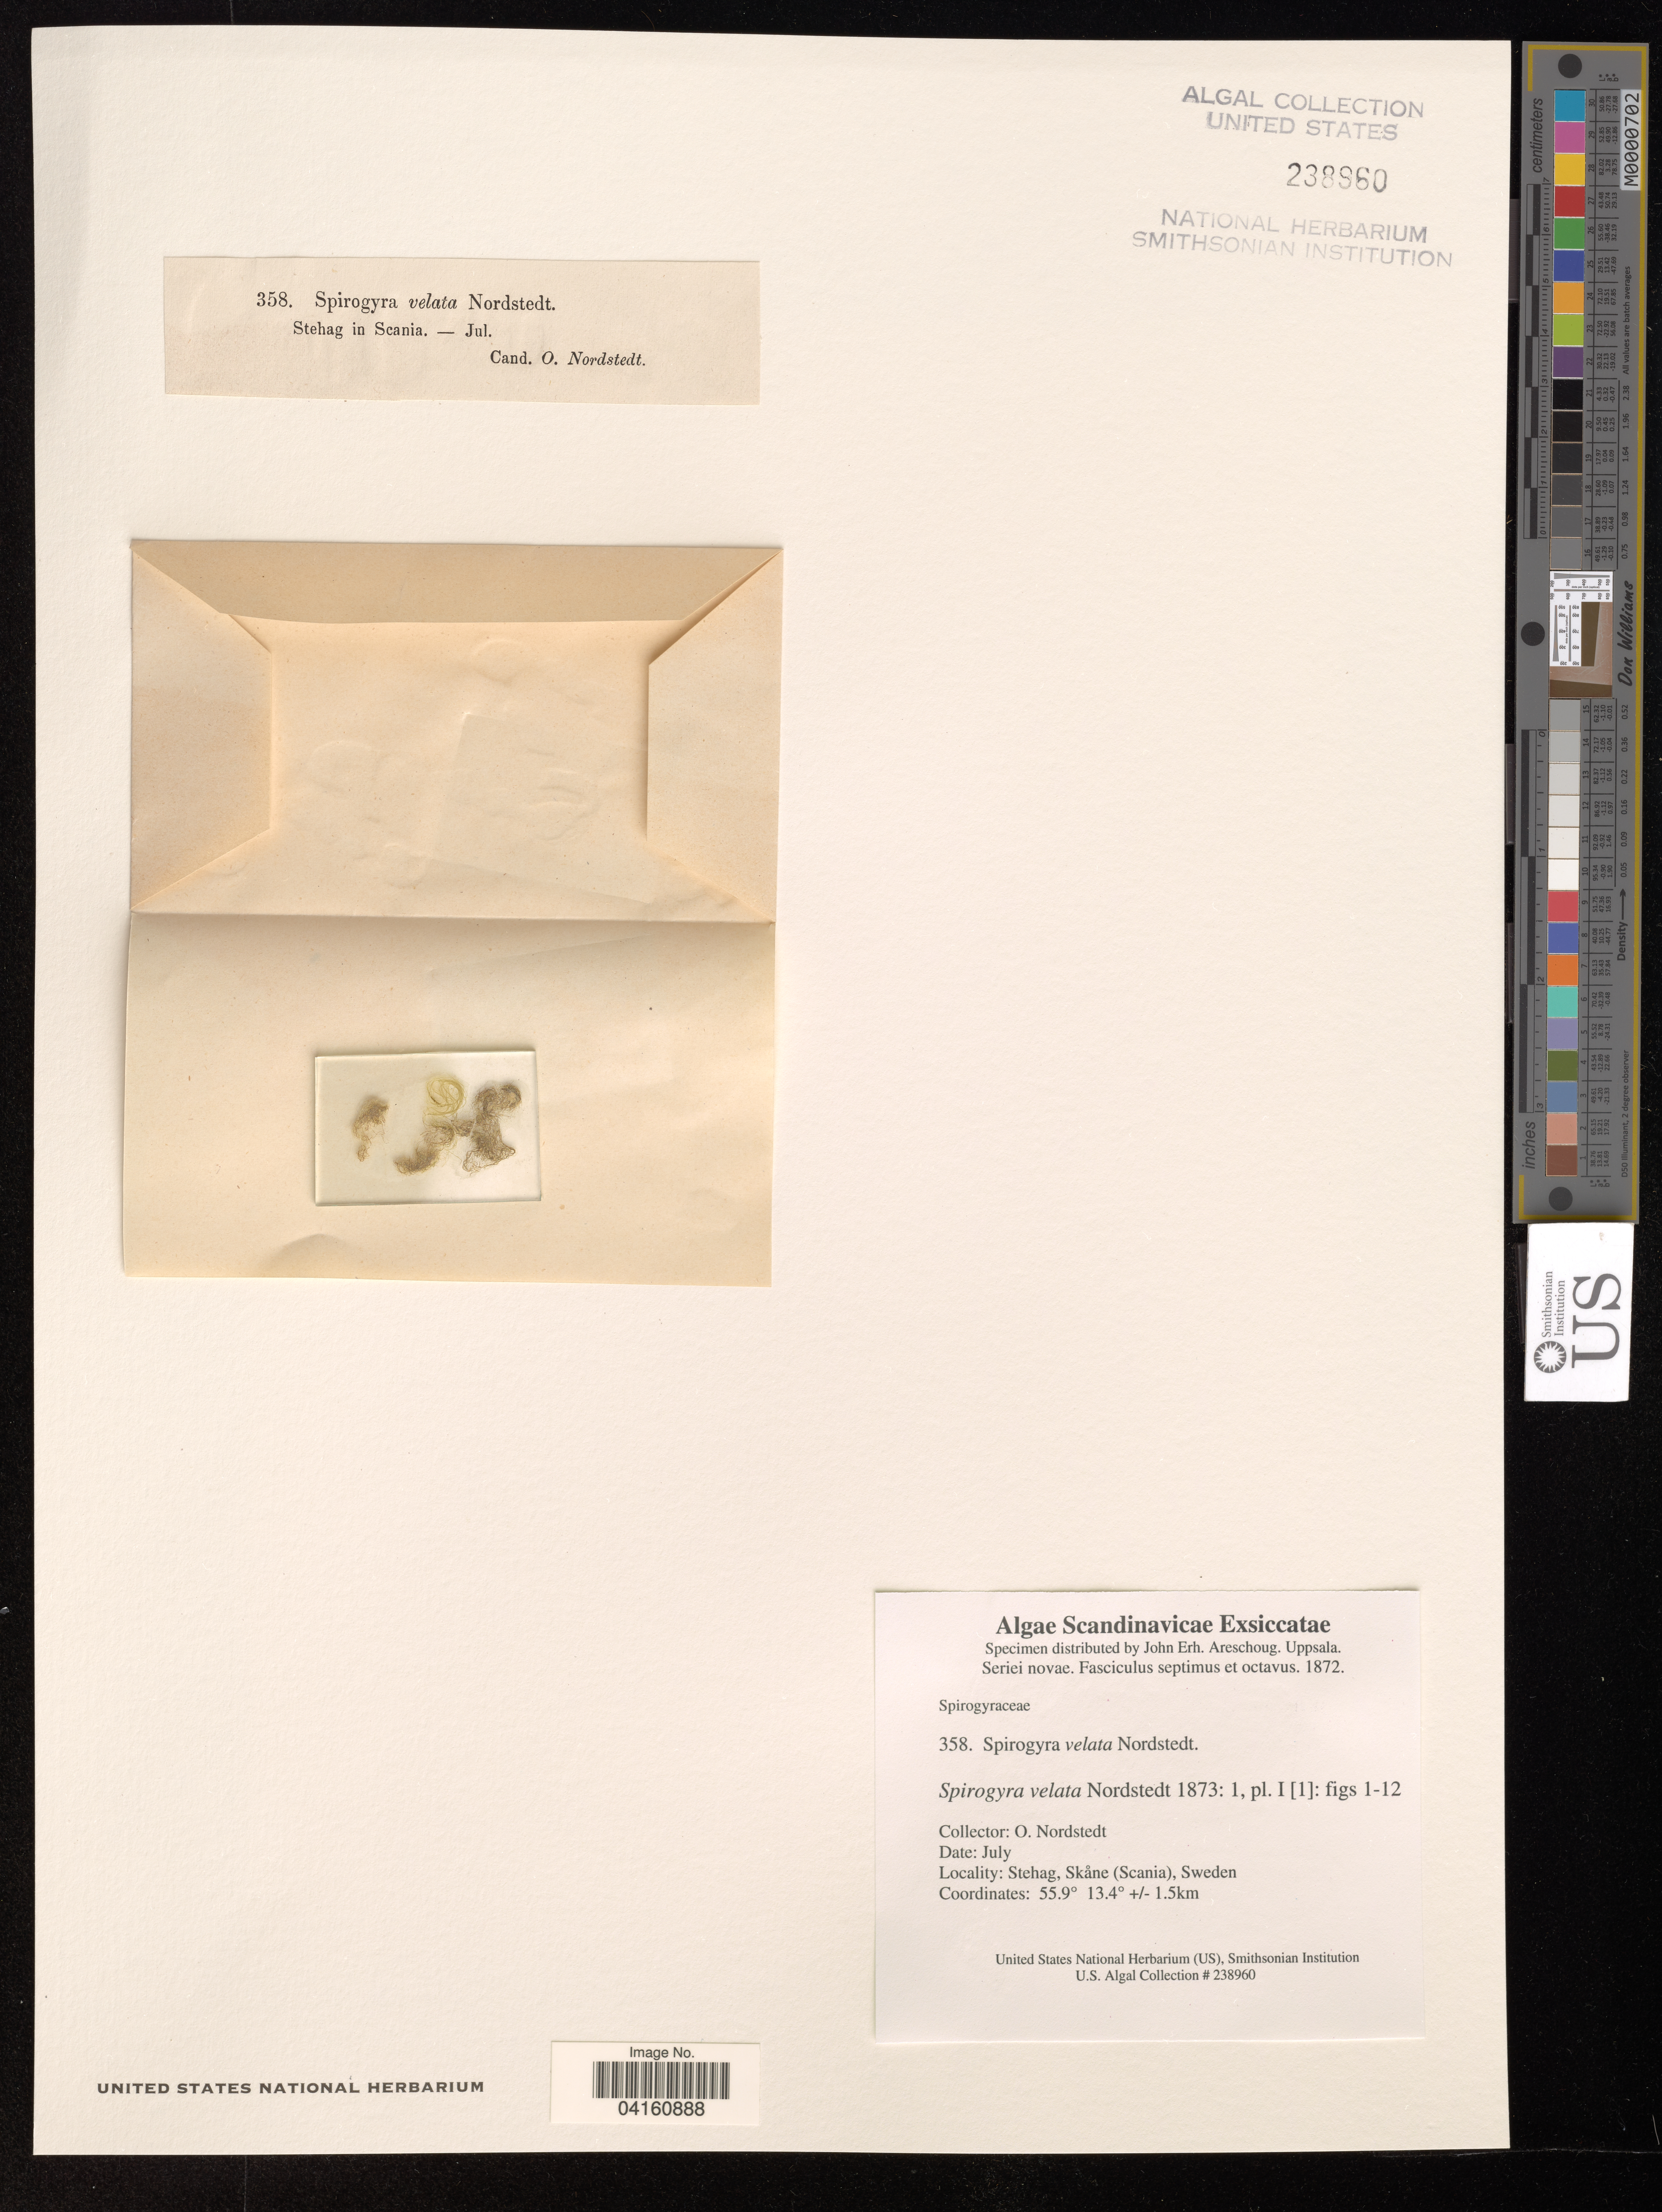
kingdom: Plantae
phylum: Charophyta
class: Zygnematophyceae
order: Zygnematales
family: Zygnemataceae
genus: Spirogyra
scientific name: Spirogyra velata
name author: Nordstedt in Rabenh.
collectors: O. Nordstedt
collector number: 358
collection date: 1872-07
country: Sweden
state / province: Skåne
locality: Stehag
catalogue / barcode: US 238960